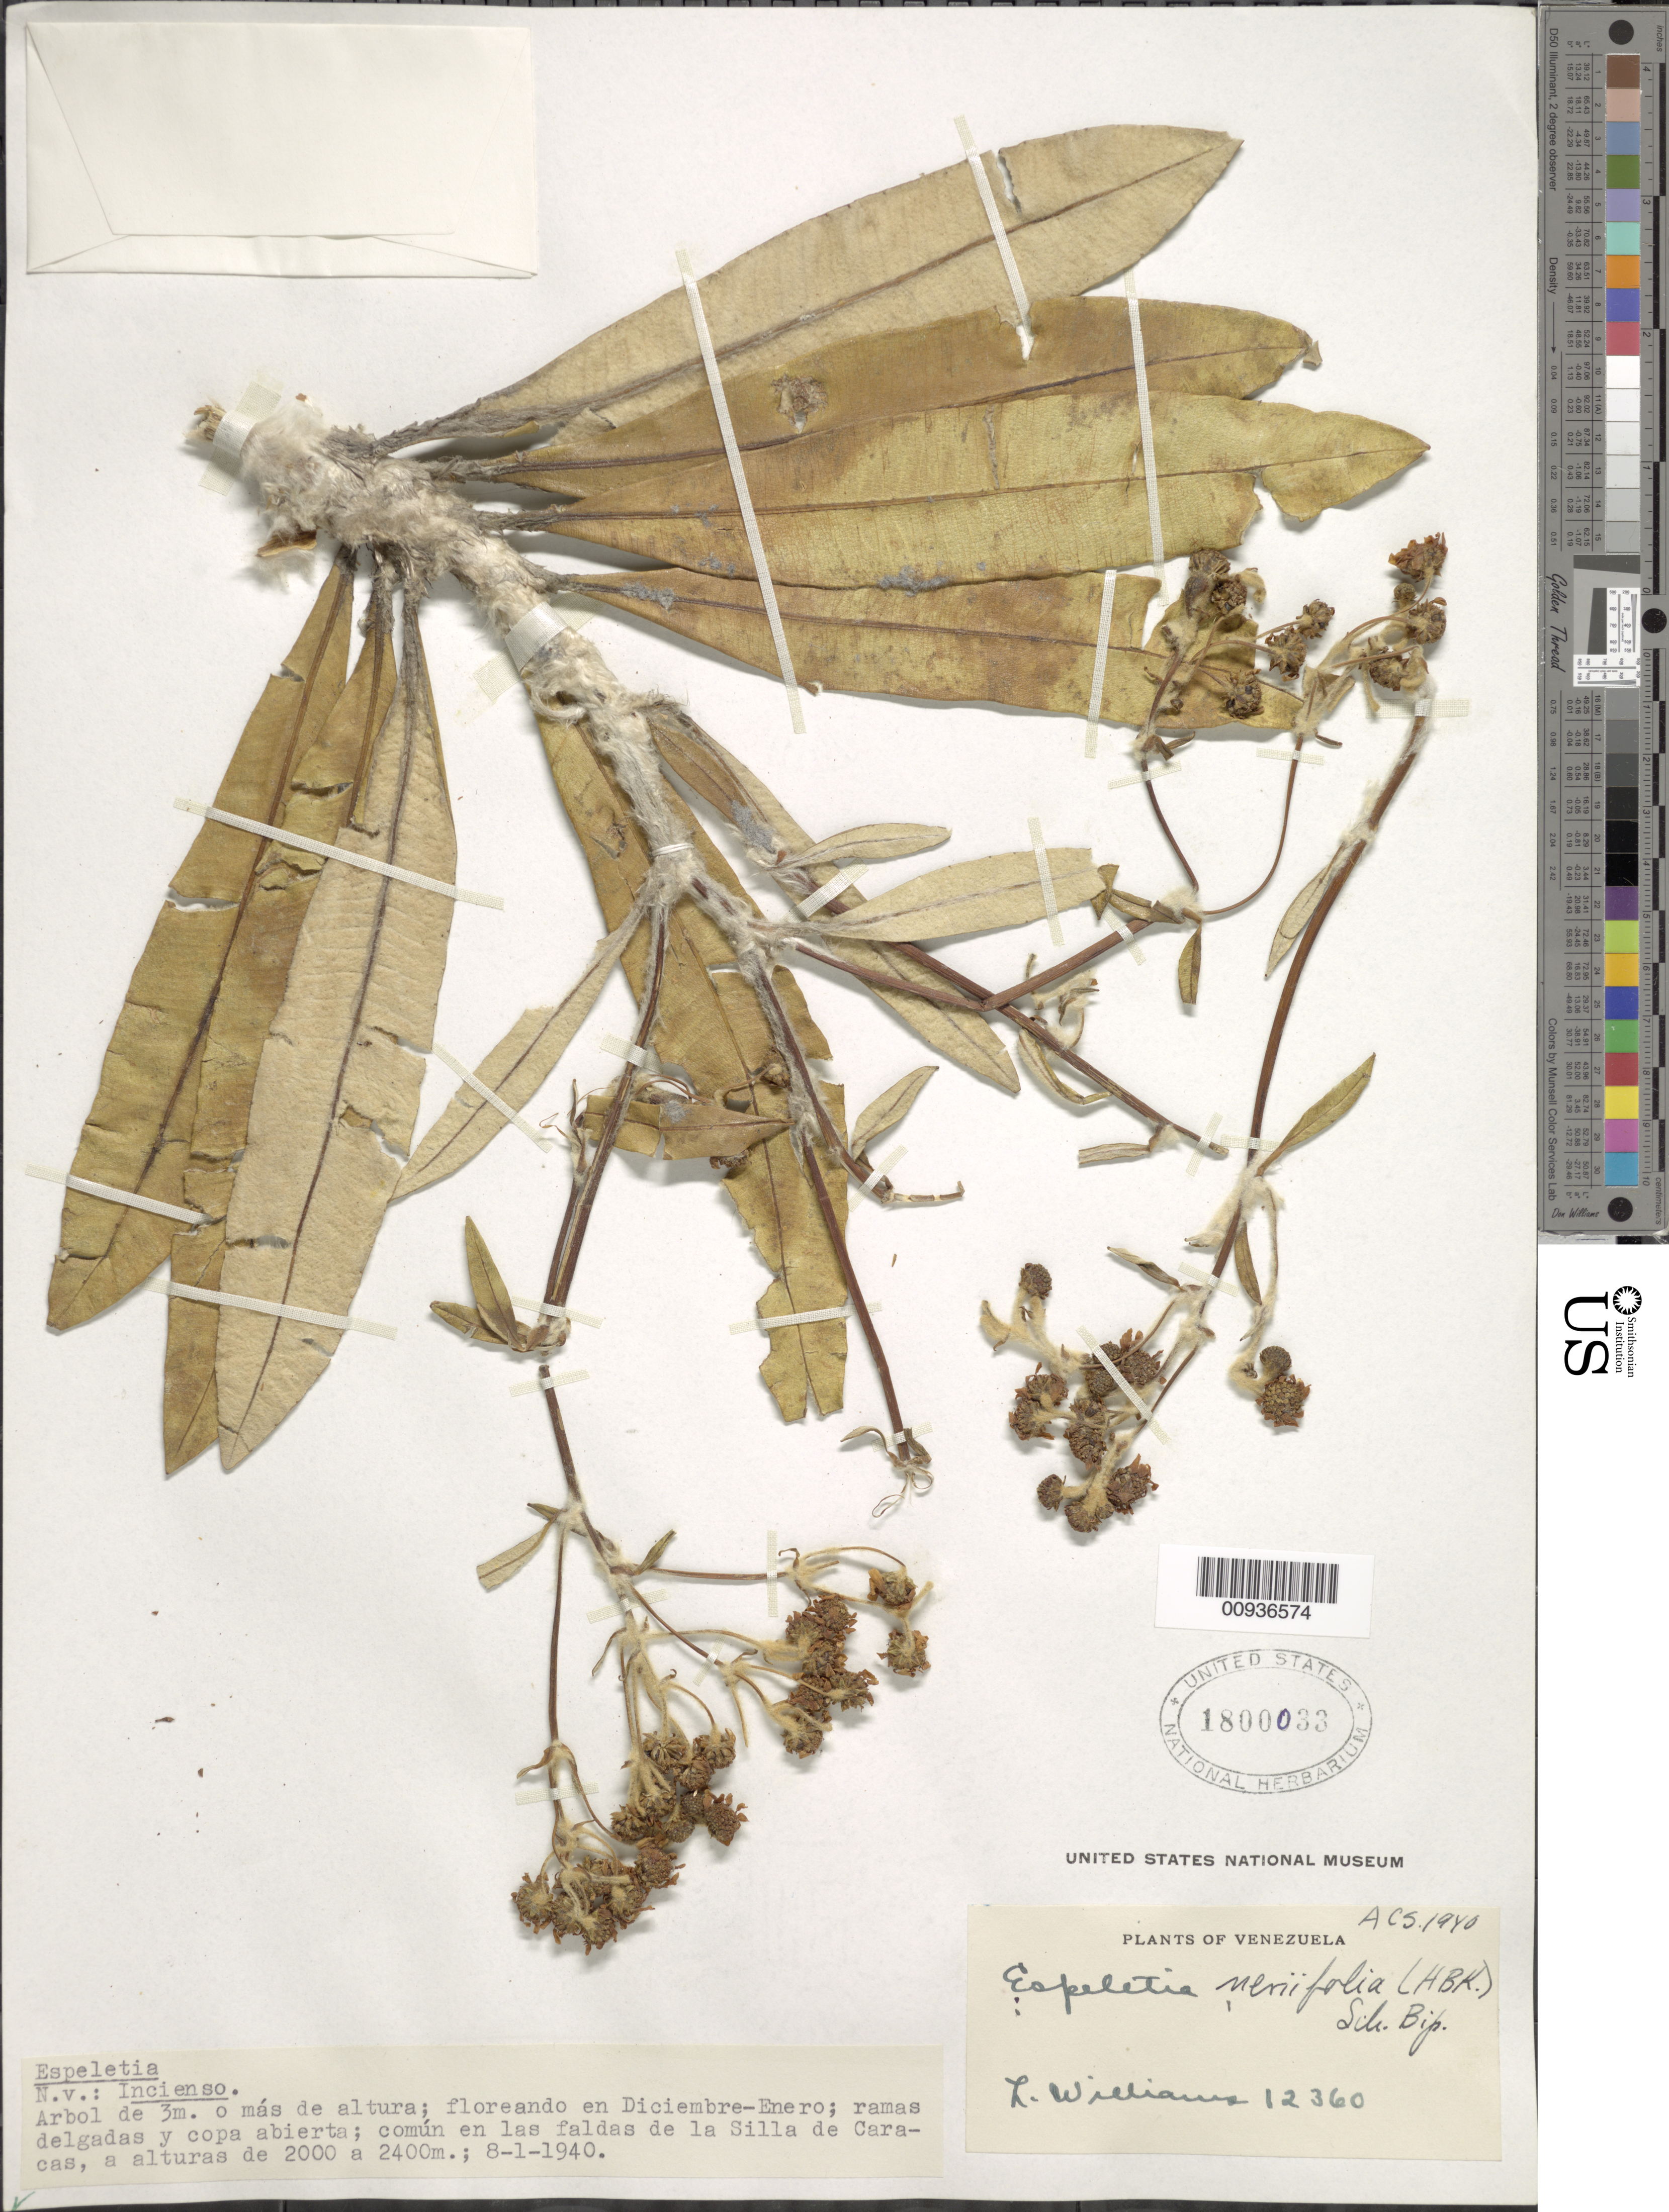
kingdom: Plantae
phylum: Tracheophyta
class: Magnoliopsida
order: Asterales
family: Asteraceae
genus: Libanothamnus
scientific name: Libanothamnus neriifolius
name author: (Sch. Bip. ex Wedd.) Ernst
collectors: Ll. Williams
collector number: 12360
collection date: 1940-01-08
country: Venezuela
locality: Común en las faldas de la Silla de Caracas.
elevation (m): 2000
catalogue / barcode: US 1800033